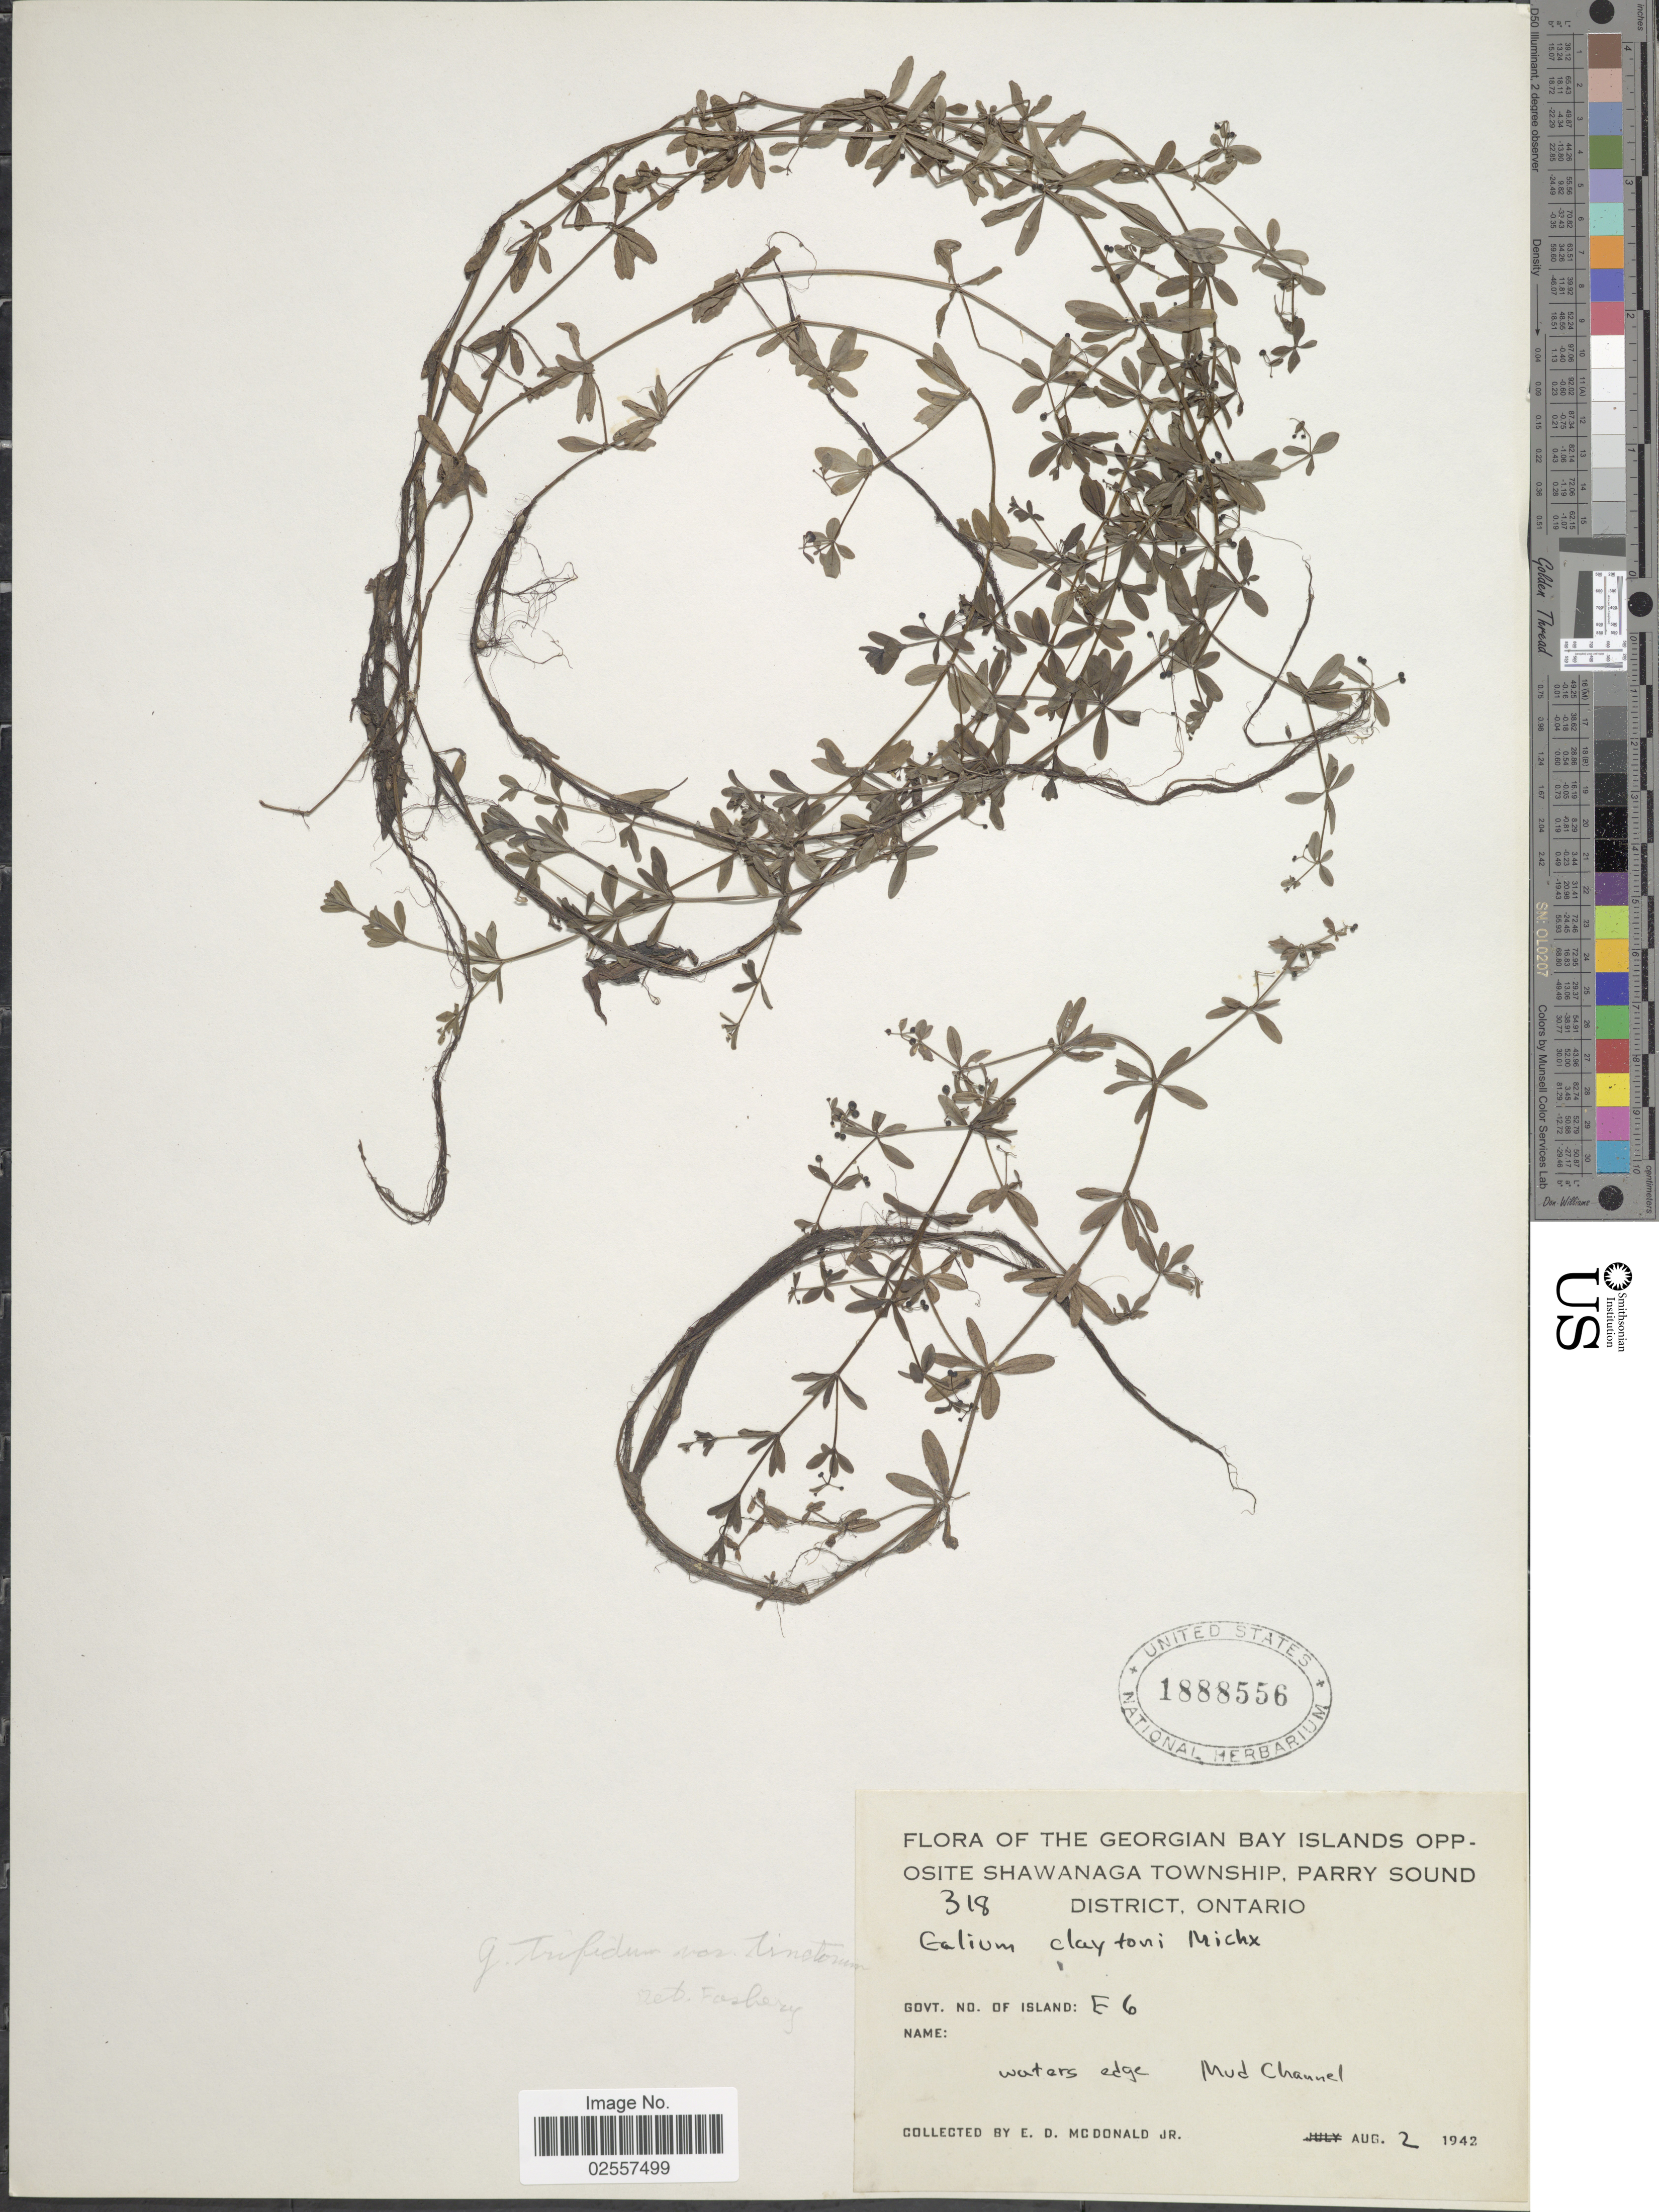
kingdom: Plantae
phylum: Tracheophyta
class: Magnoliopsida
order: Gentianales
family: Rubiaceae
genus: Galium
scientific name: Galium claytoni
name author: Michx.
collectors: E. D. McDonald Jr.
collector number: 318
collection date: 1942-08-02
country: Canada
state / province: Ontario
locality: The Georgian Bay Islands Opposite Shawanaga Township, Parry Sound District, Govt No of Island: E 6, Waters edge Mud Channel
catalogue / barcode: US 1888556